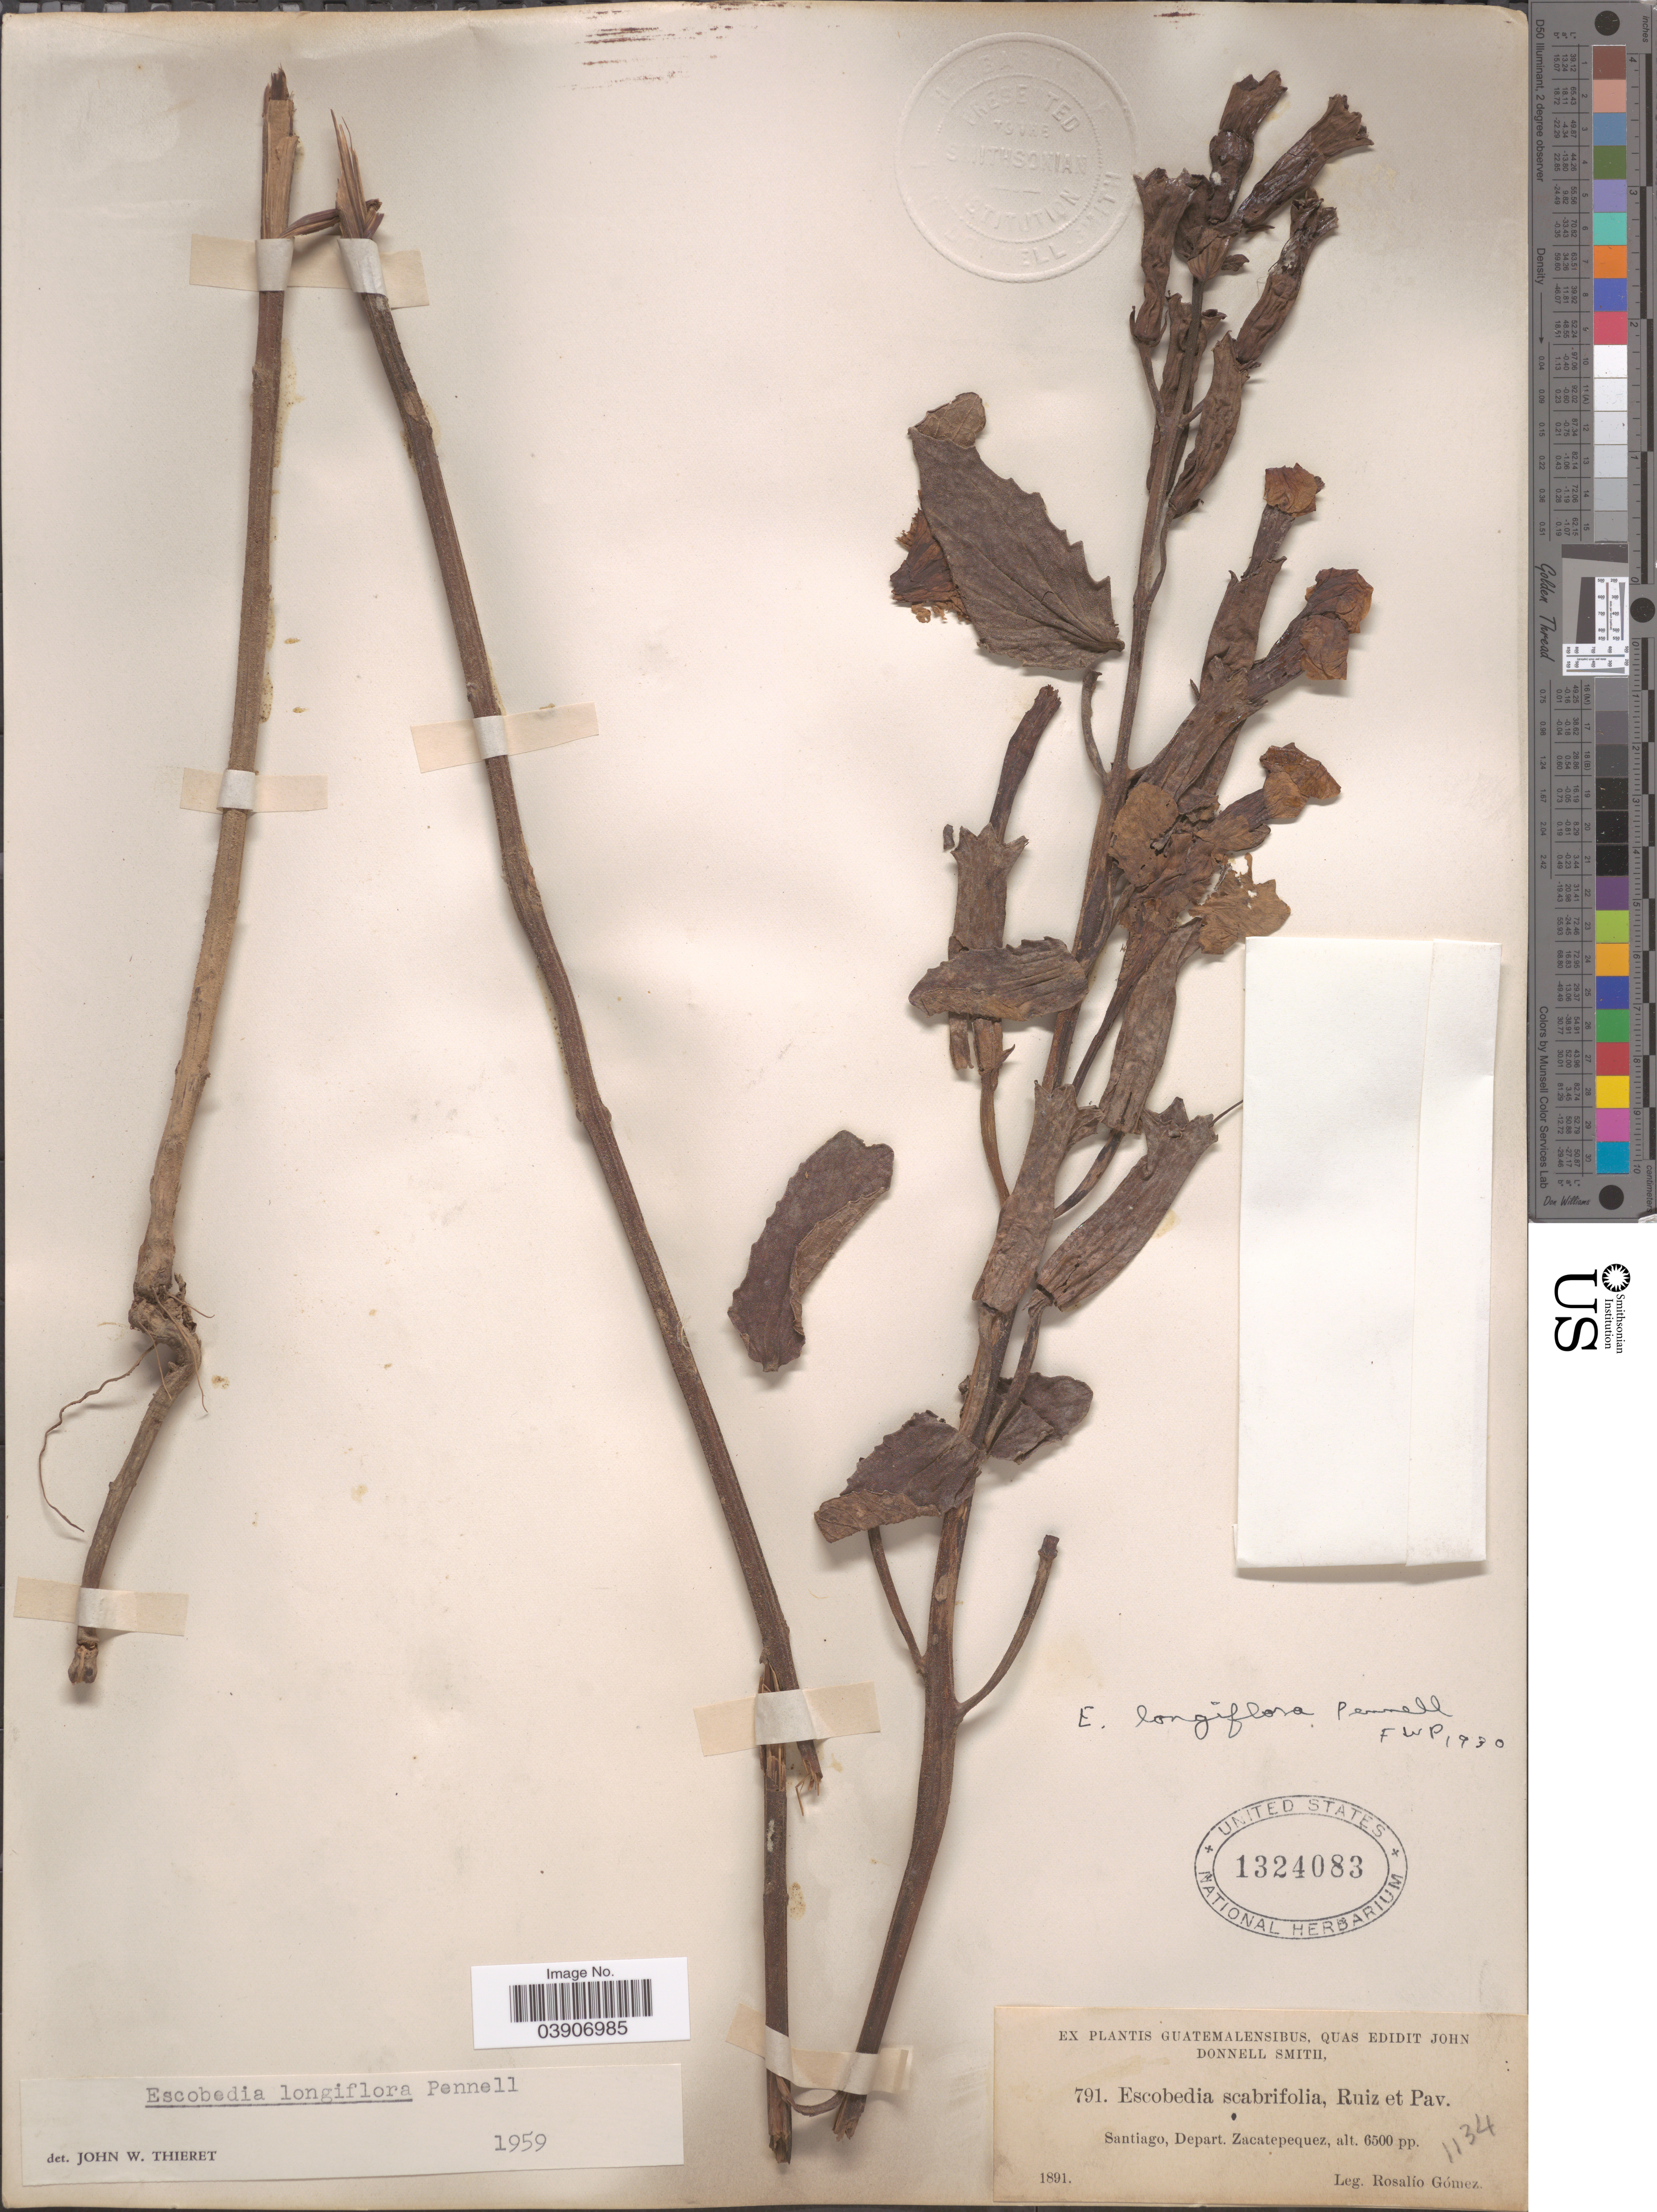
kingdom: Plantae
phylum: Tracheophyta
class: Magnoliopsida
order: Lamiales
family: Orobanchaceae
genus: Escobedia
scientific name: Escobedia longiflora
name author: Pennell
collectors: R. Gómez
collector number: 791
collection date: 1891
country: Guatemala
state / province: Sacatepequez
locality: Santiago, Depart. Zacatepequez.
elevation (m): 1981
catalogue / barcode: US 1324083